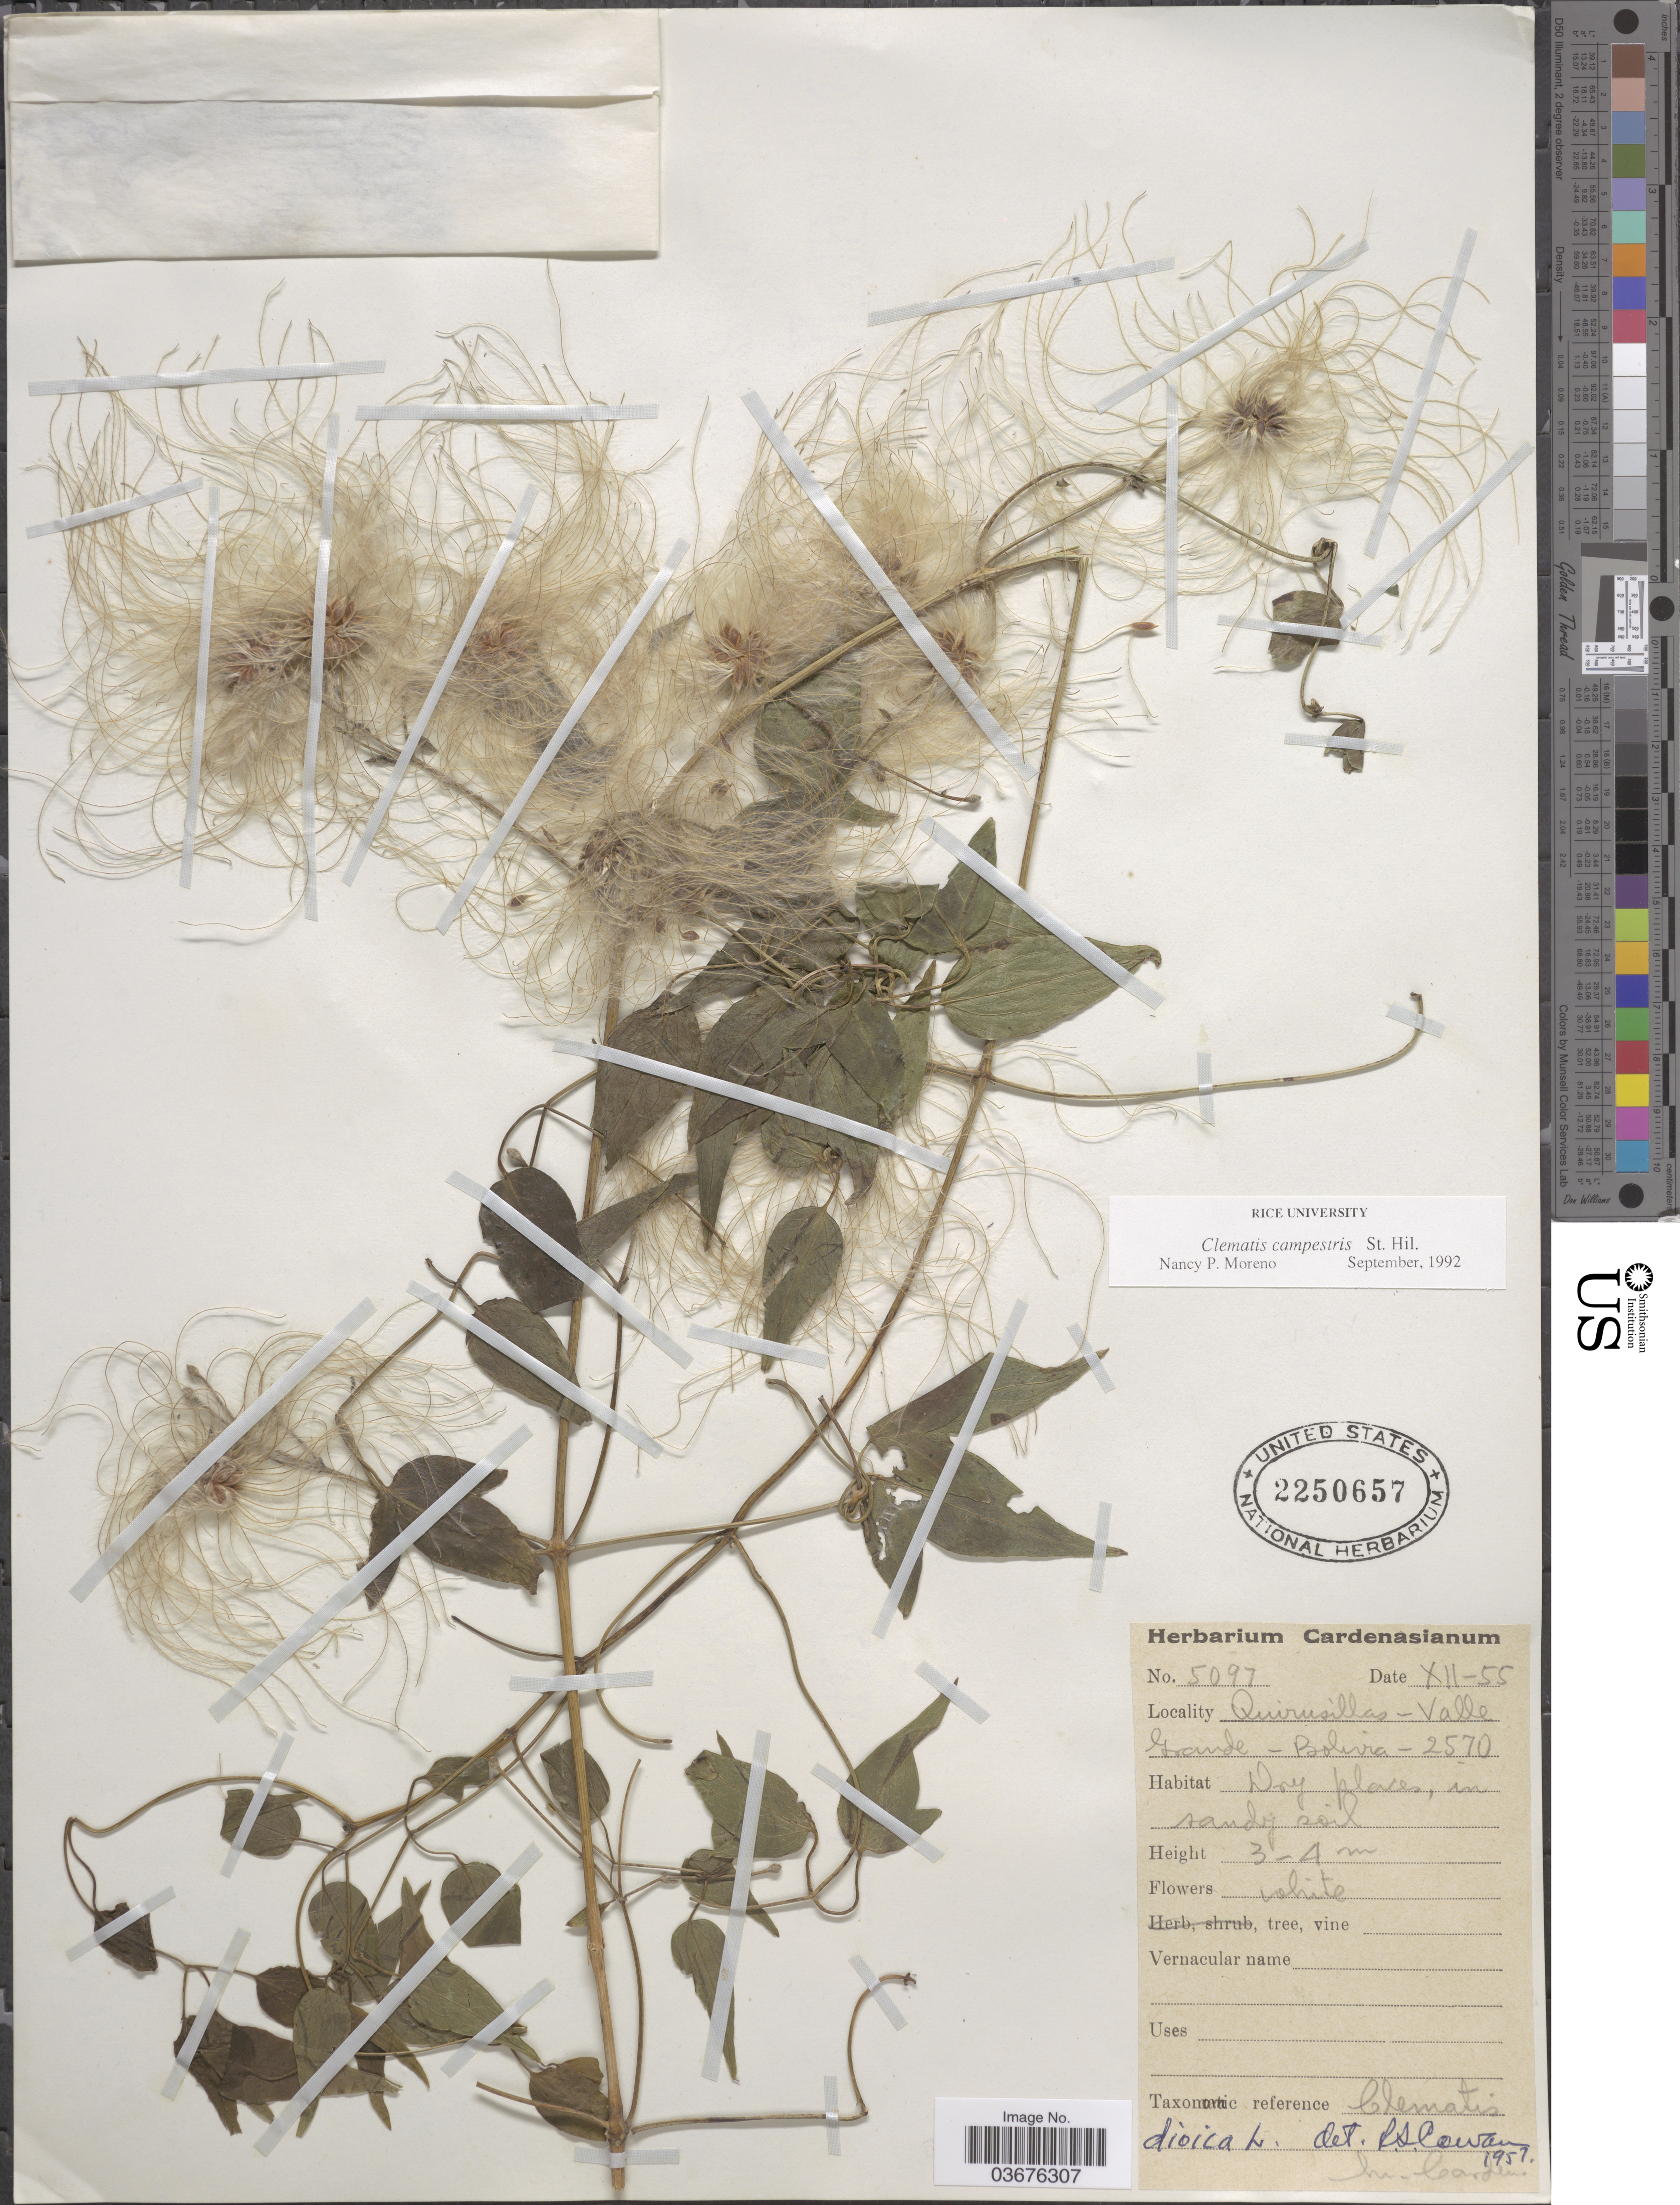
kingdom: Plantae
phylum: Tracheophyta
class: Magnoliopsida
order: Ranunculales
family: Ranunculaceae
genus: Clematis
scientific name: Clematis campestris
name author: A. St.-Hil.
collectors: M. Cárdenas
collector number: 5097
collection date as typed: Transcribed d/m/y: /12/55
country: Bolivia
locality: Quirusillas - Valle Grande.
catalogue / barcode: US 2250657